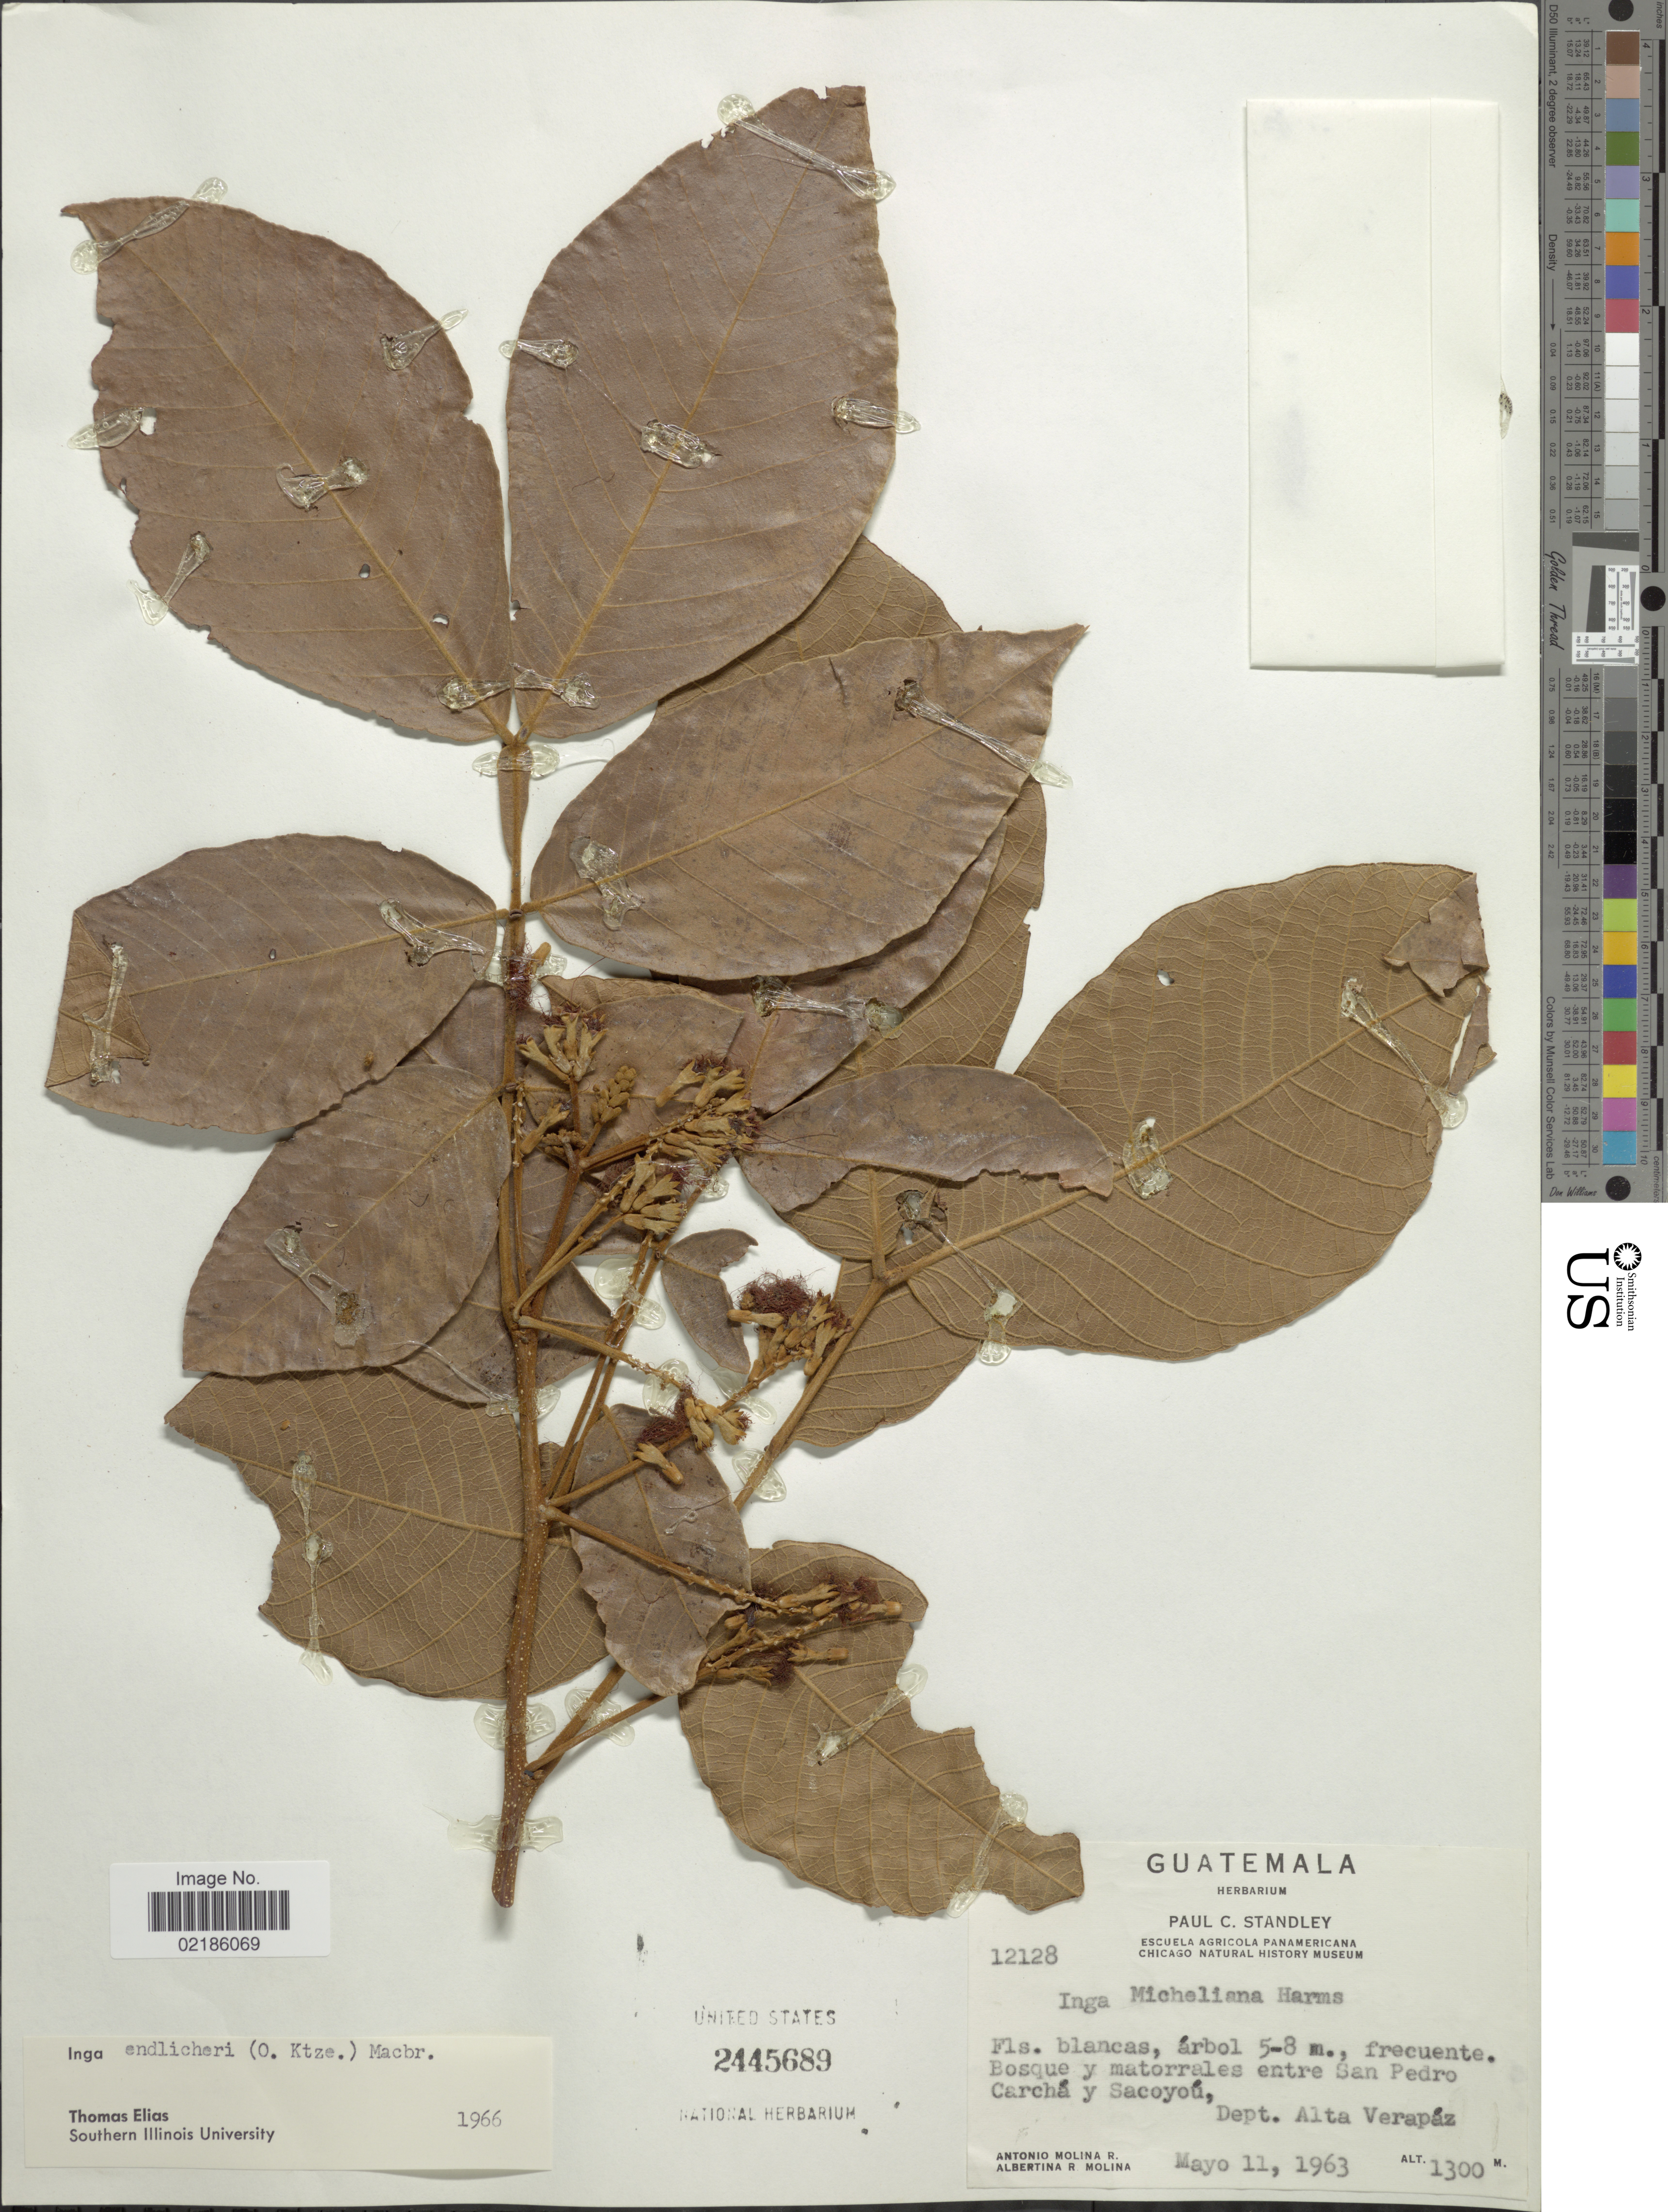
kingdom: Plantae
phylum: Tracheophyta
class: Magnoliopsida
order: Fabales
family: Fabaceae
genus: Inga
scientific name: Inga endlicheri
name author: (Kuntze) J.F. Macbr.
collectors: A. Molina R. & A. R. Molina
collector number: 12128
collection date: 1963-05-11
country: Guatemala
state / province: Alta Verapaz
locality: Bosque y matorrales entre San Pedro Carcha y Sacoyou.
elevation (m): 1300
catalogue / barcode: US 2445689